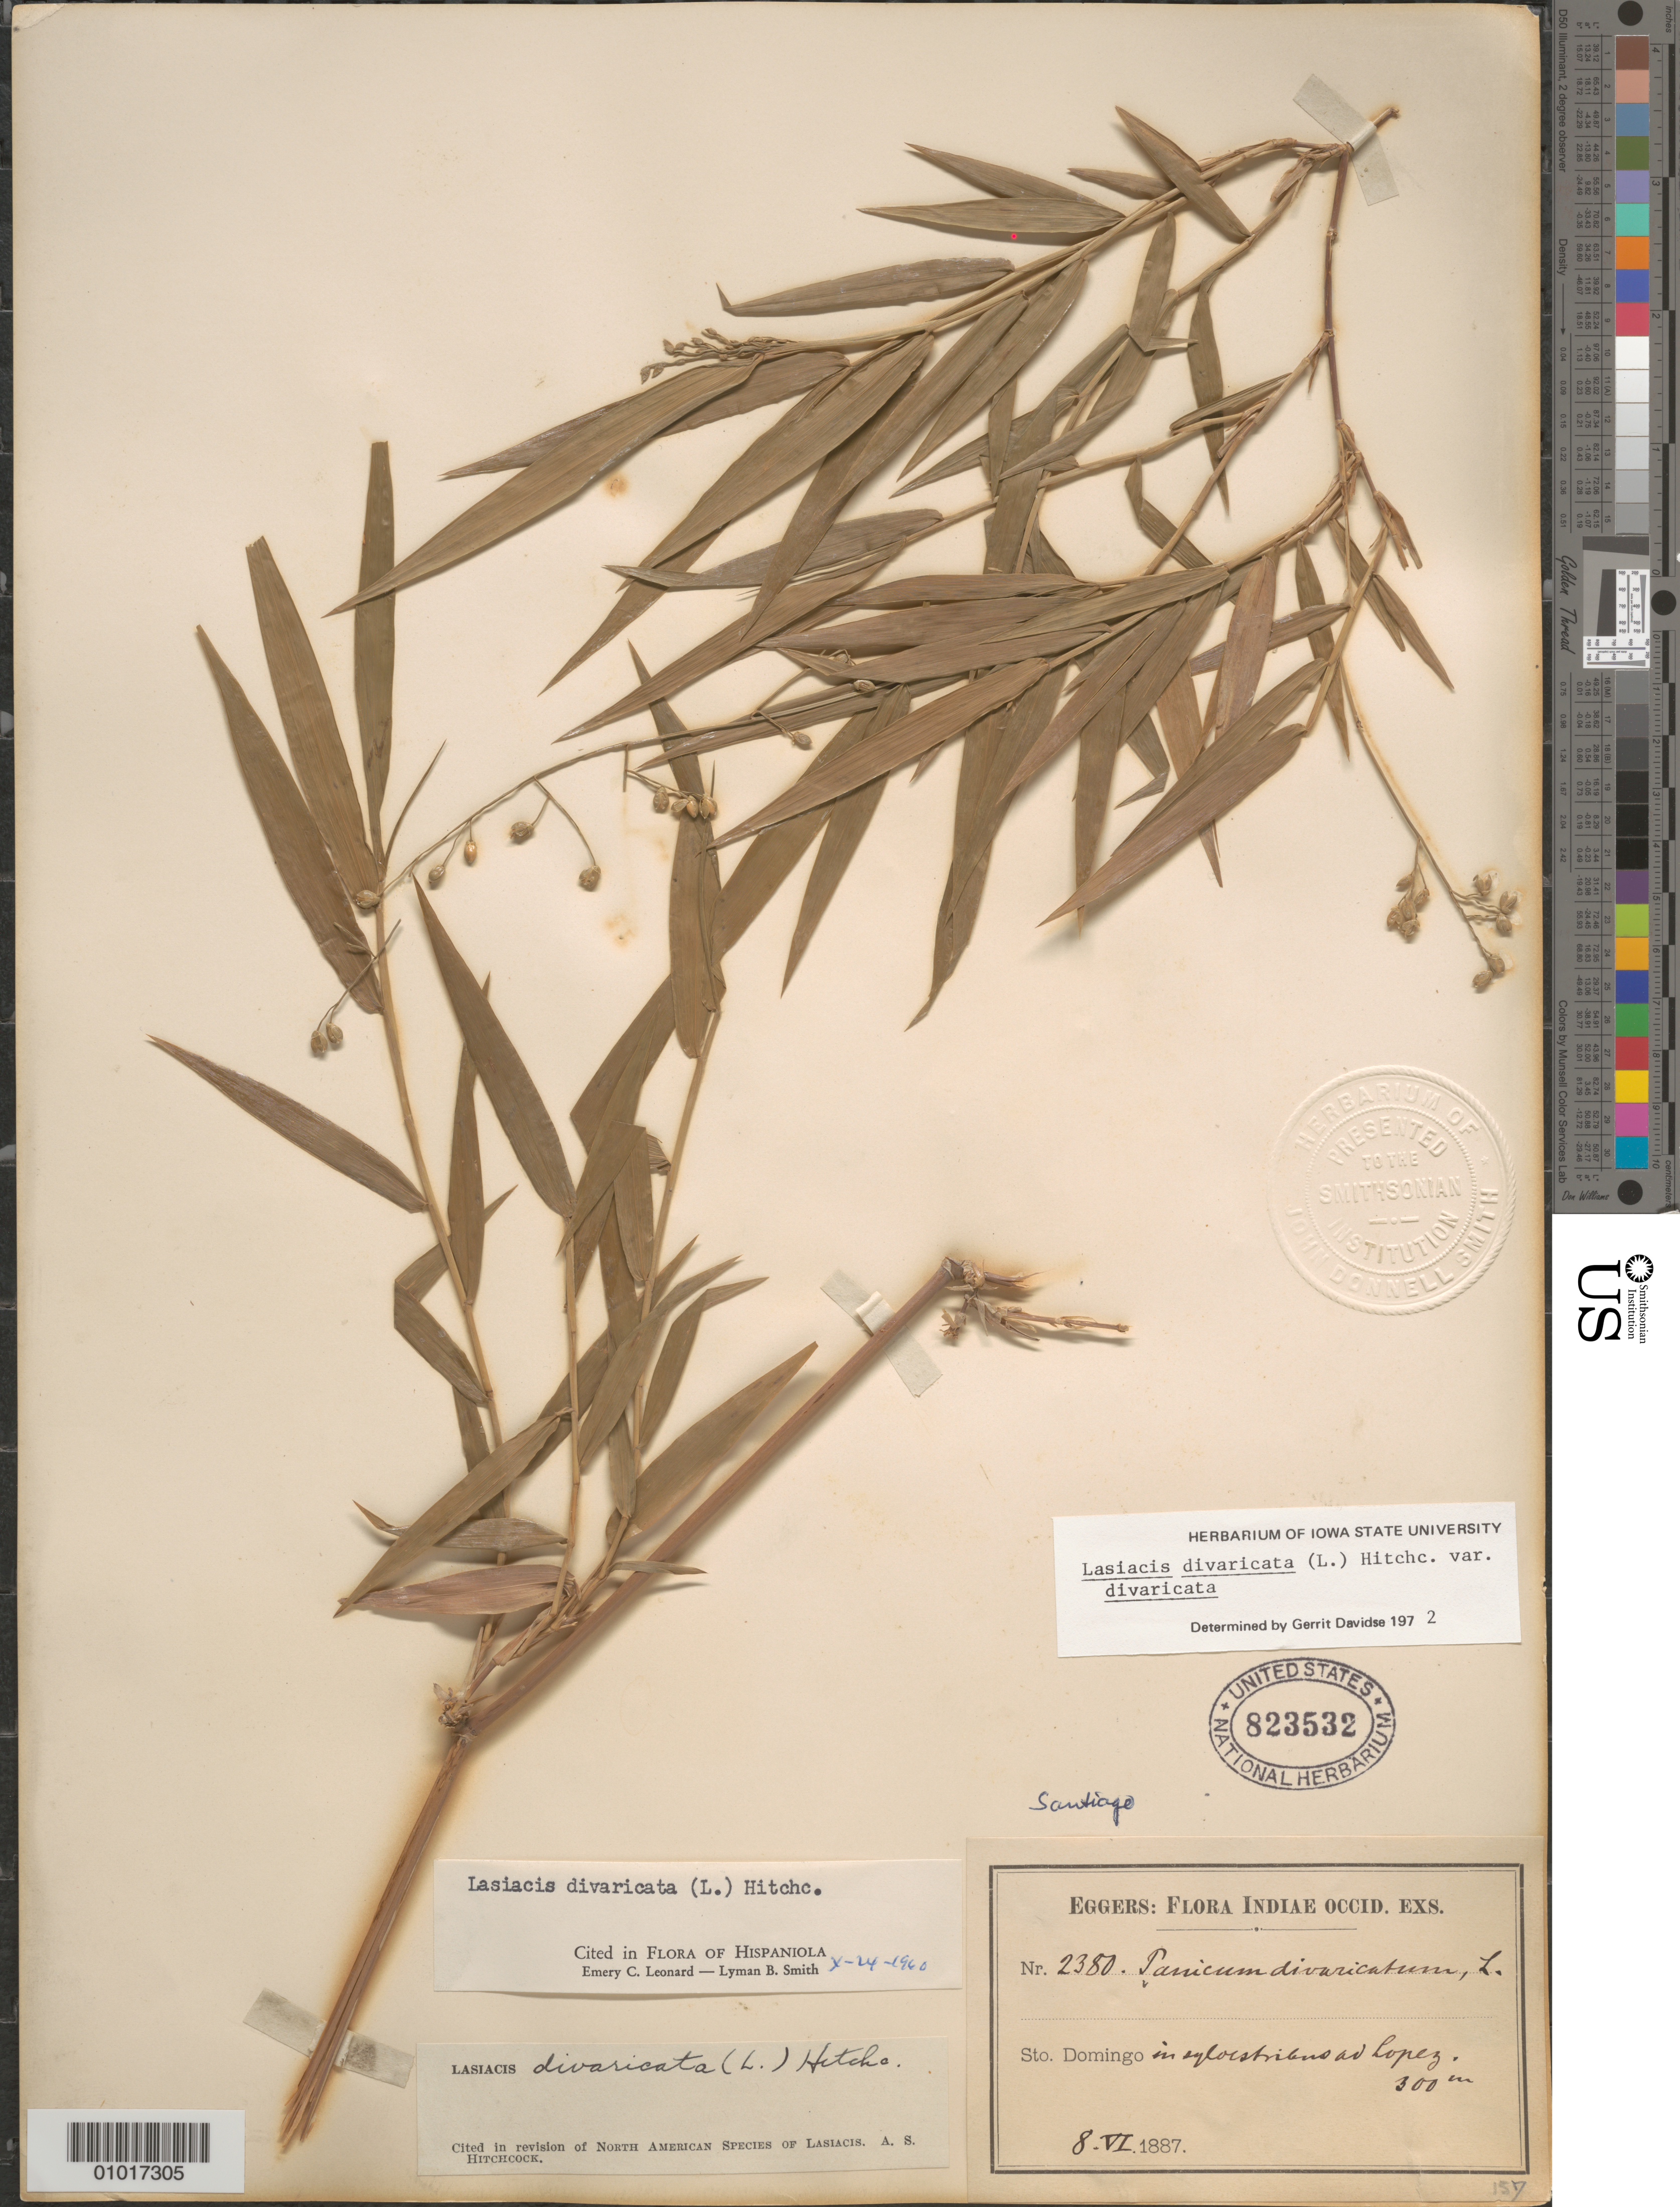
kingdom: Plantae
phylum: Tracheophyta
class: Liliopsida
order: Poales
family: Poaceae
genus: Lasiacis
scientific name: Lasiacis divaricata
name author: (L.) Hitchc.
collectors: H. F. A. von Eggers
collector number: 2380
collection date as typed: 08 Jun 1887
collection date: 1887-06-08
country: Dominican Republic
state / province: Santiago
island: Hispaniola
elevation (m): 300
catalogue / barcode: US 823532